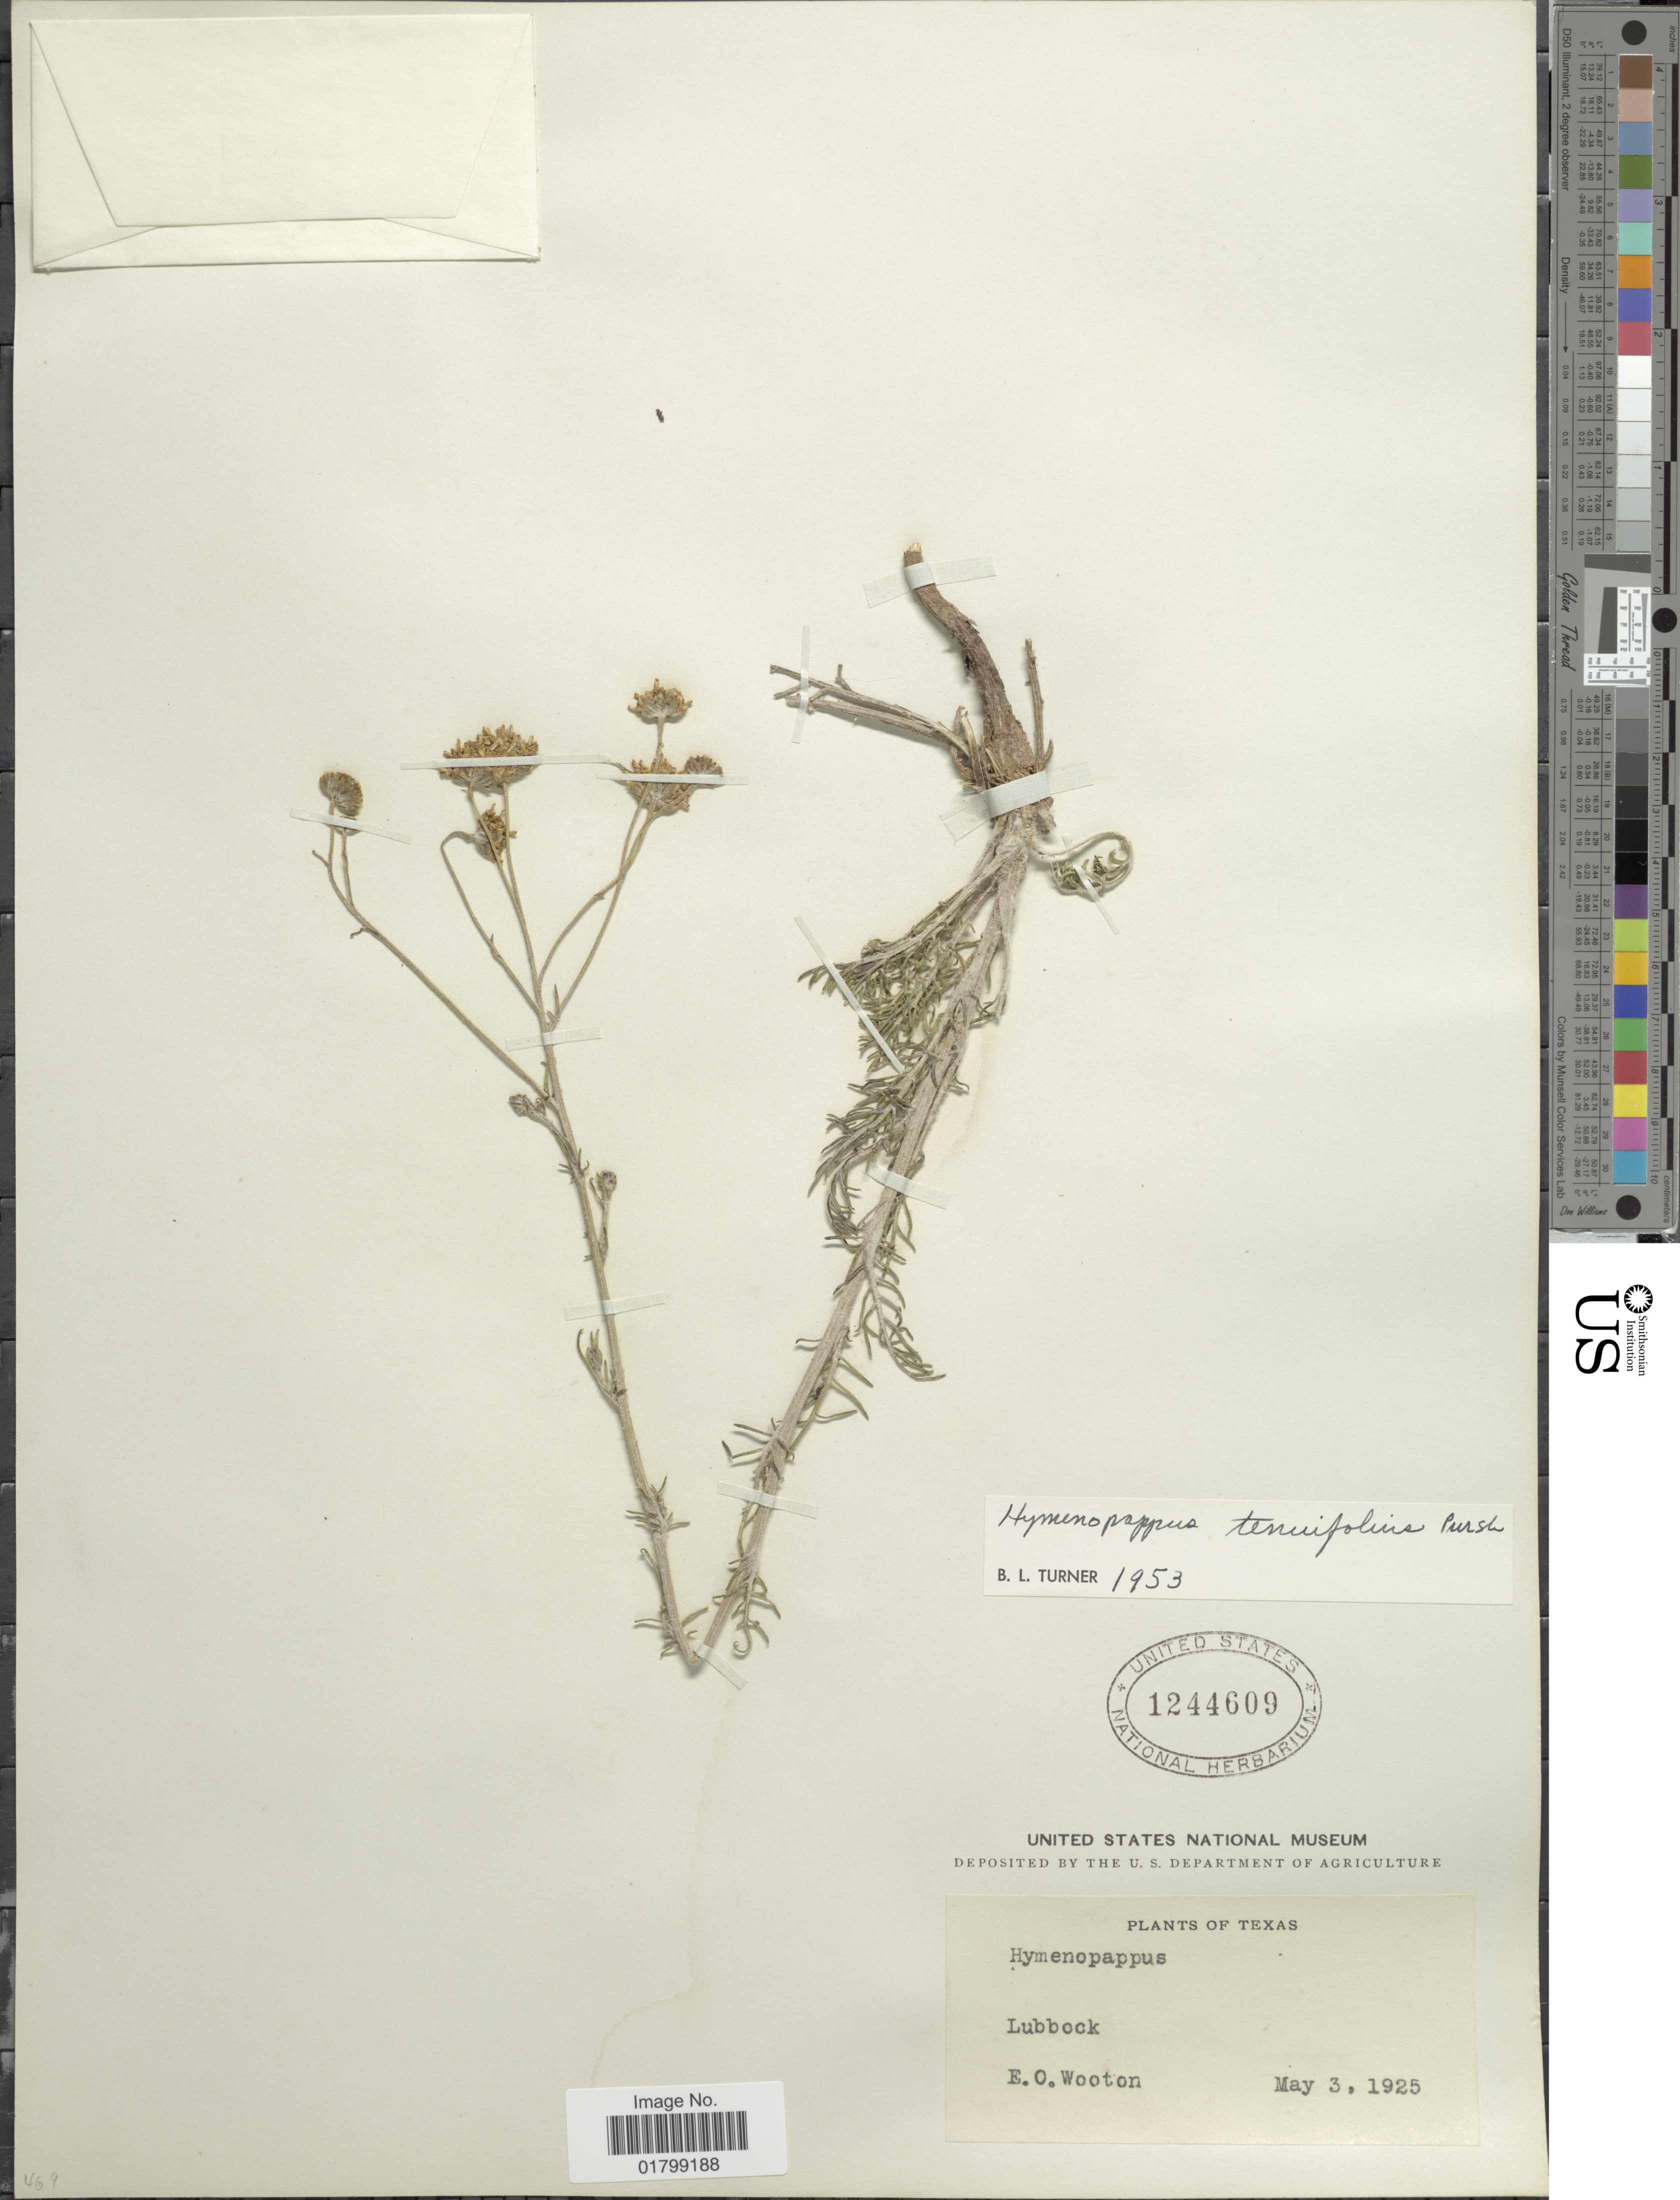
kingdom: Plantae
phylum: Tracheophyta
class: Magnoliopsida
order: Asterales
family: Asteraceae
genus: Hymenopappus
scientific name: Hymenopappus tenuifolius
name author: Pursh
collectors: E. O. Wooton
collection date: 1925-05-03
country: United States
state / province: Texas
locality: Lubbock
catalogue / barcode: US 1244609